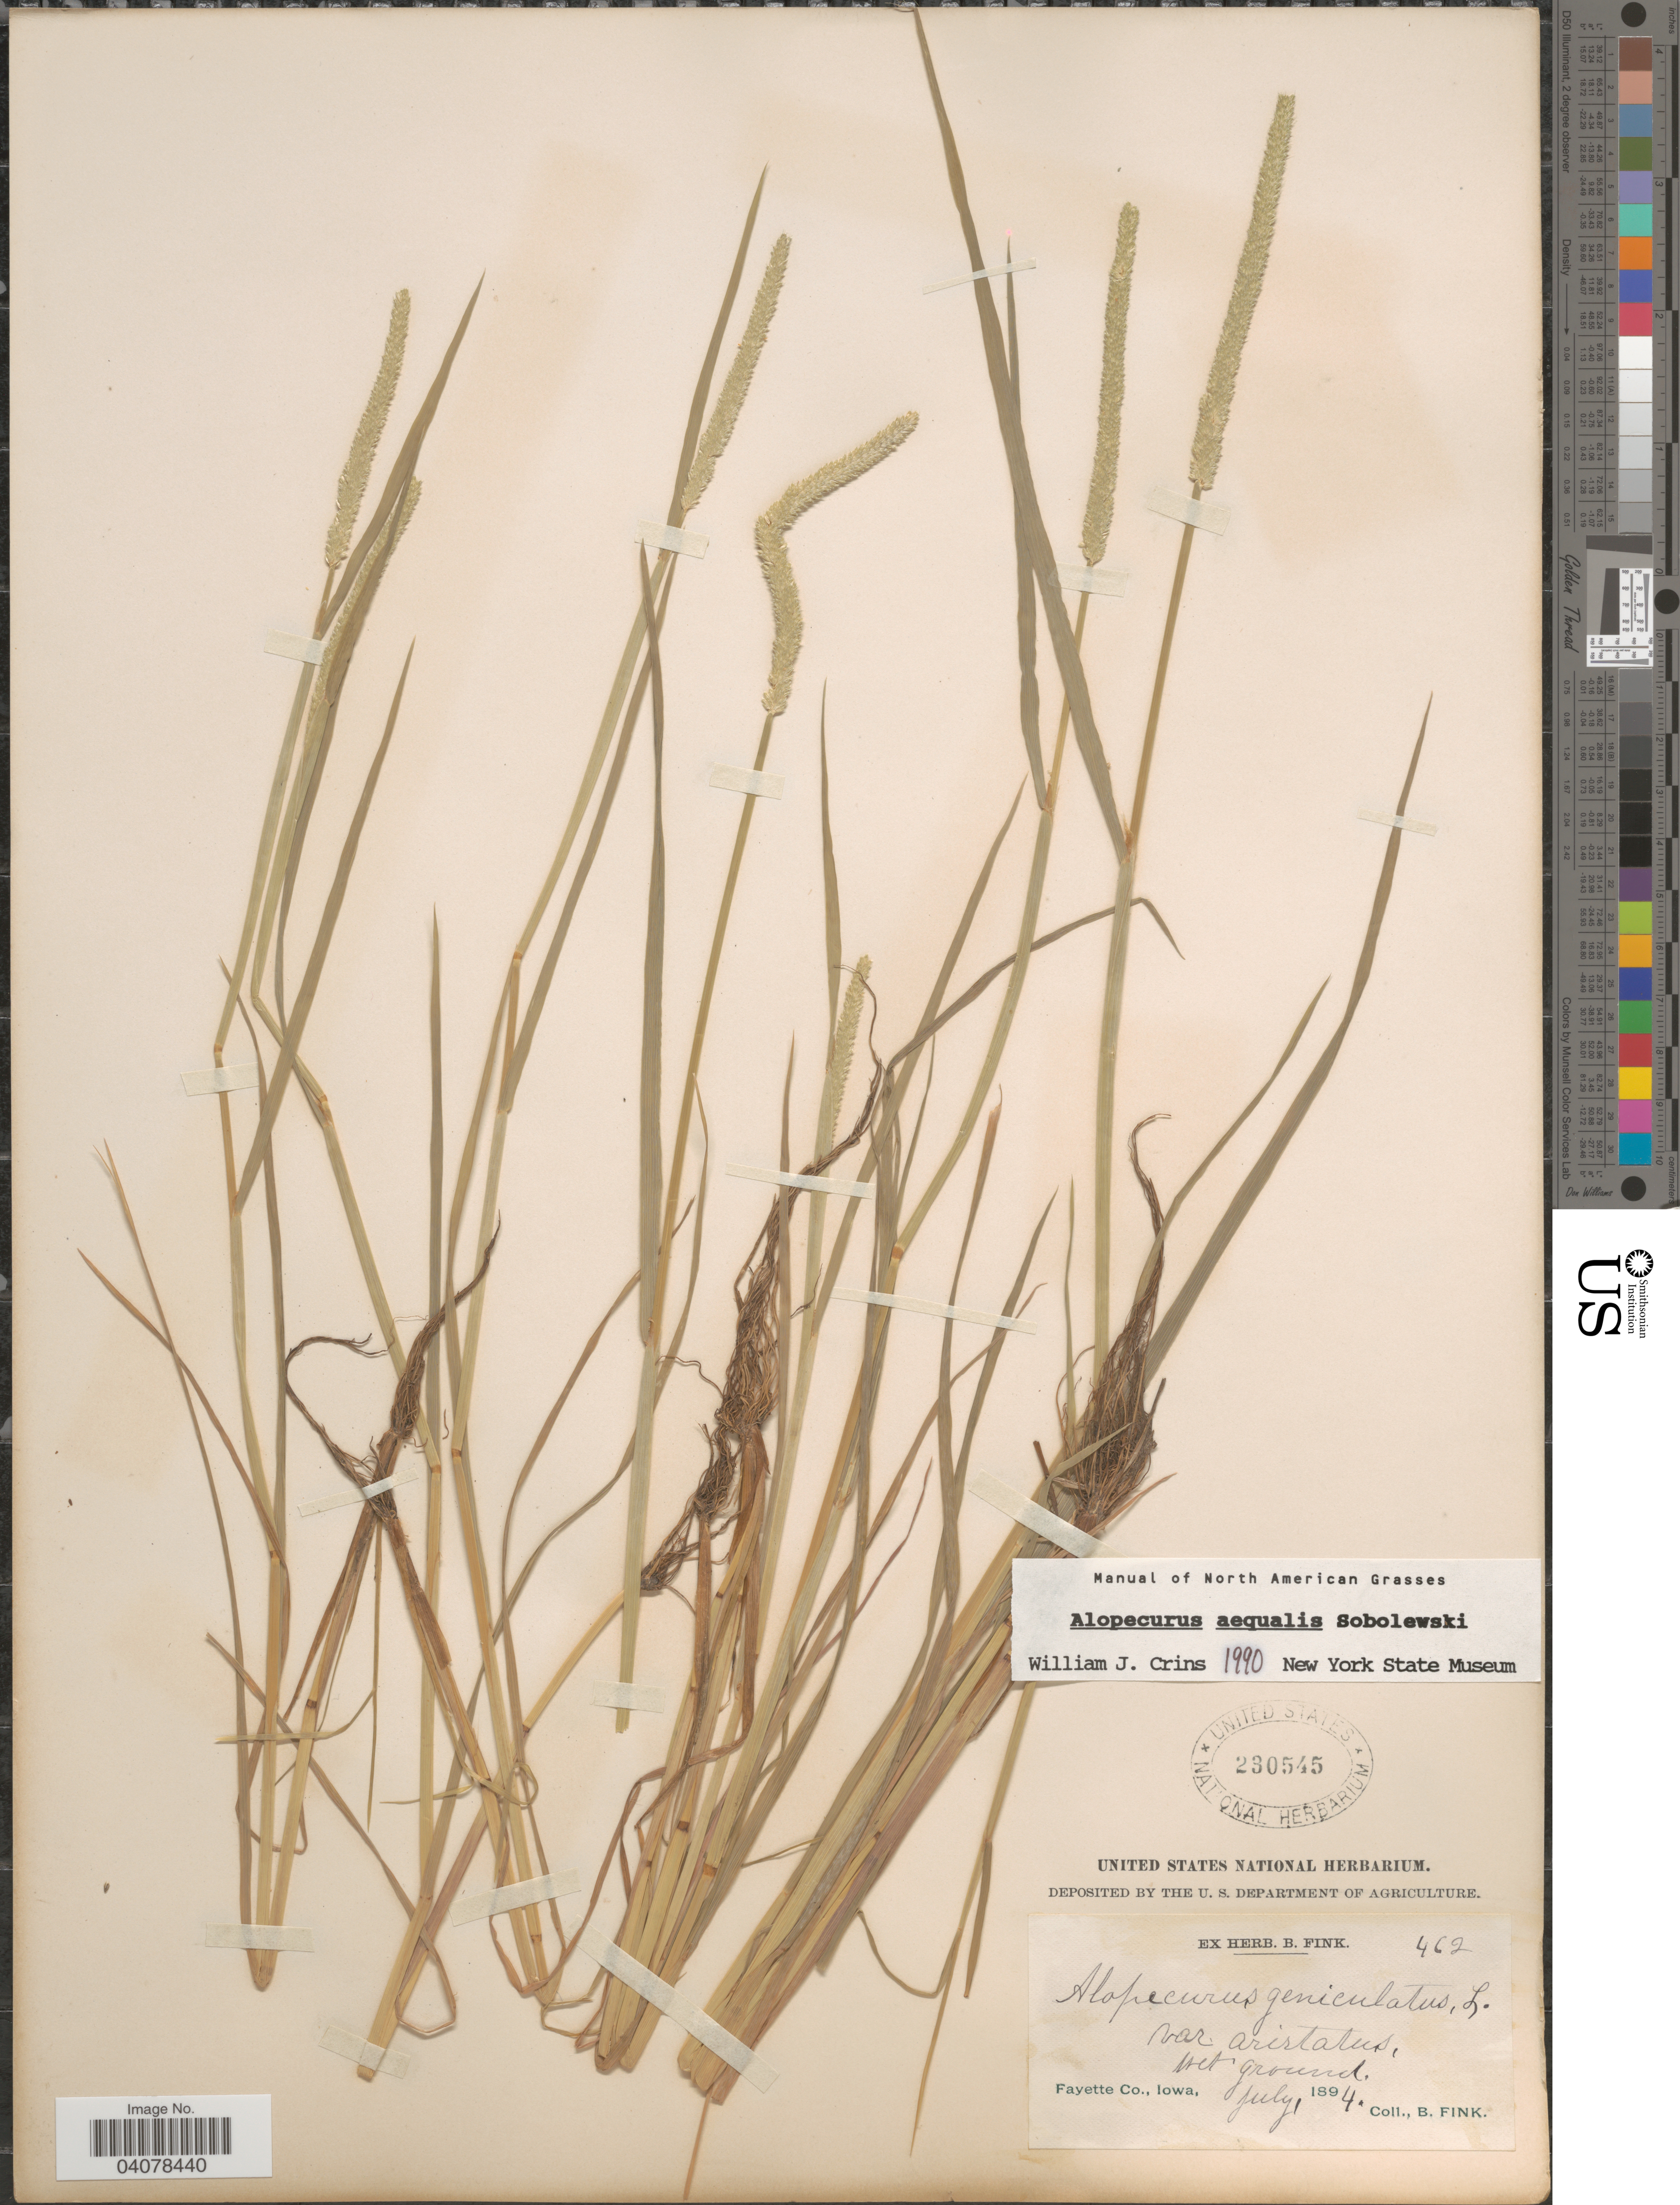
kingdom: Plantae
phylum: Tracheophyta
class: Liliopsida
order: Poales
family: Poaceae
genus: Alopecurus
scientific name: Alopecurus aequalis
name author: Sobol.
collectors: B. Fink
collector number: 462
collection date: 1894-07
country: United States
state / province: Iowa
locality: Fayette Co.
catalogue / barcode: US 230545